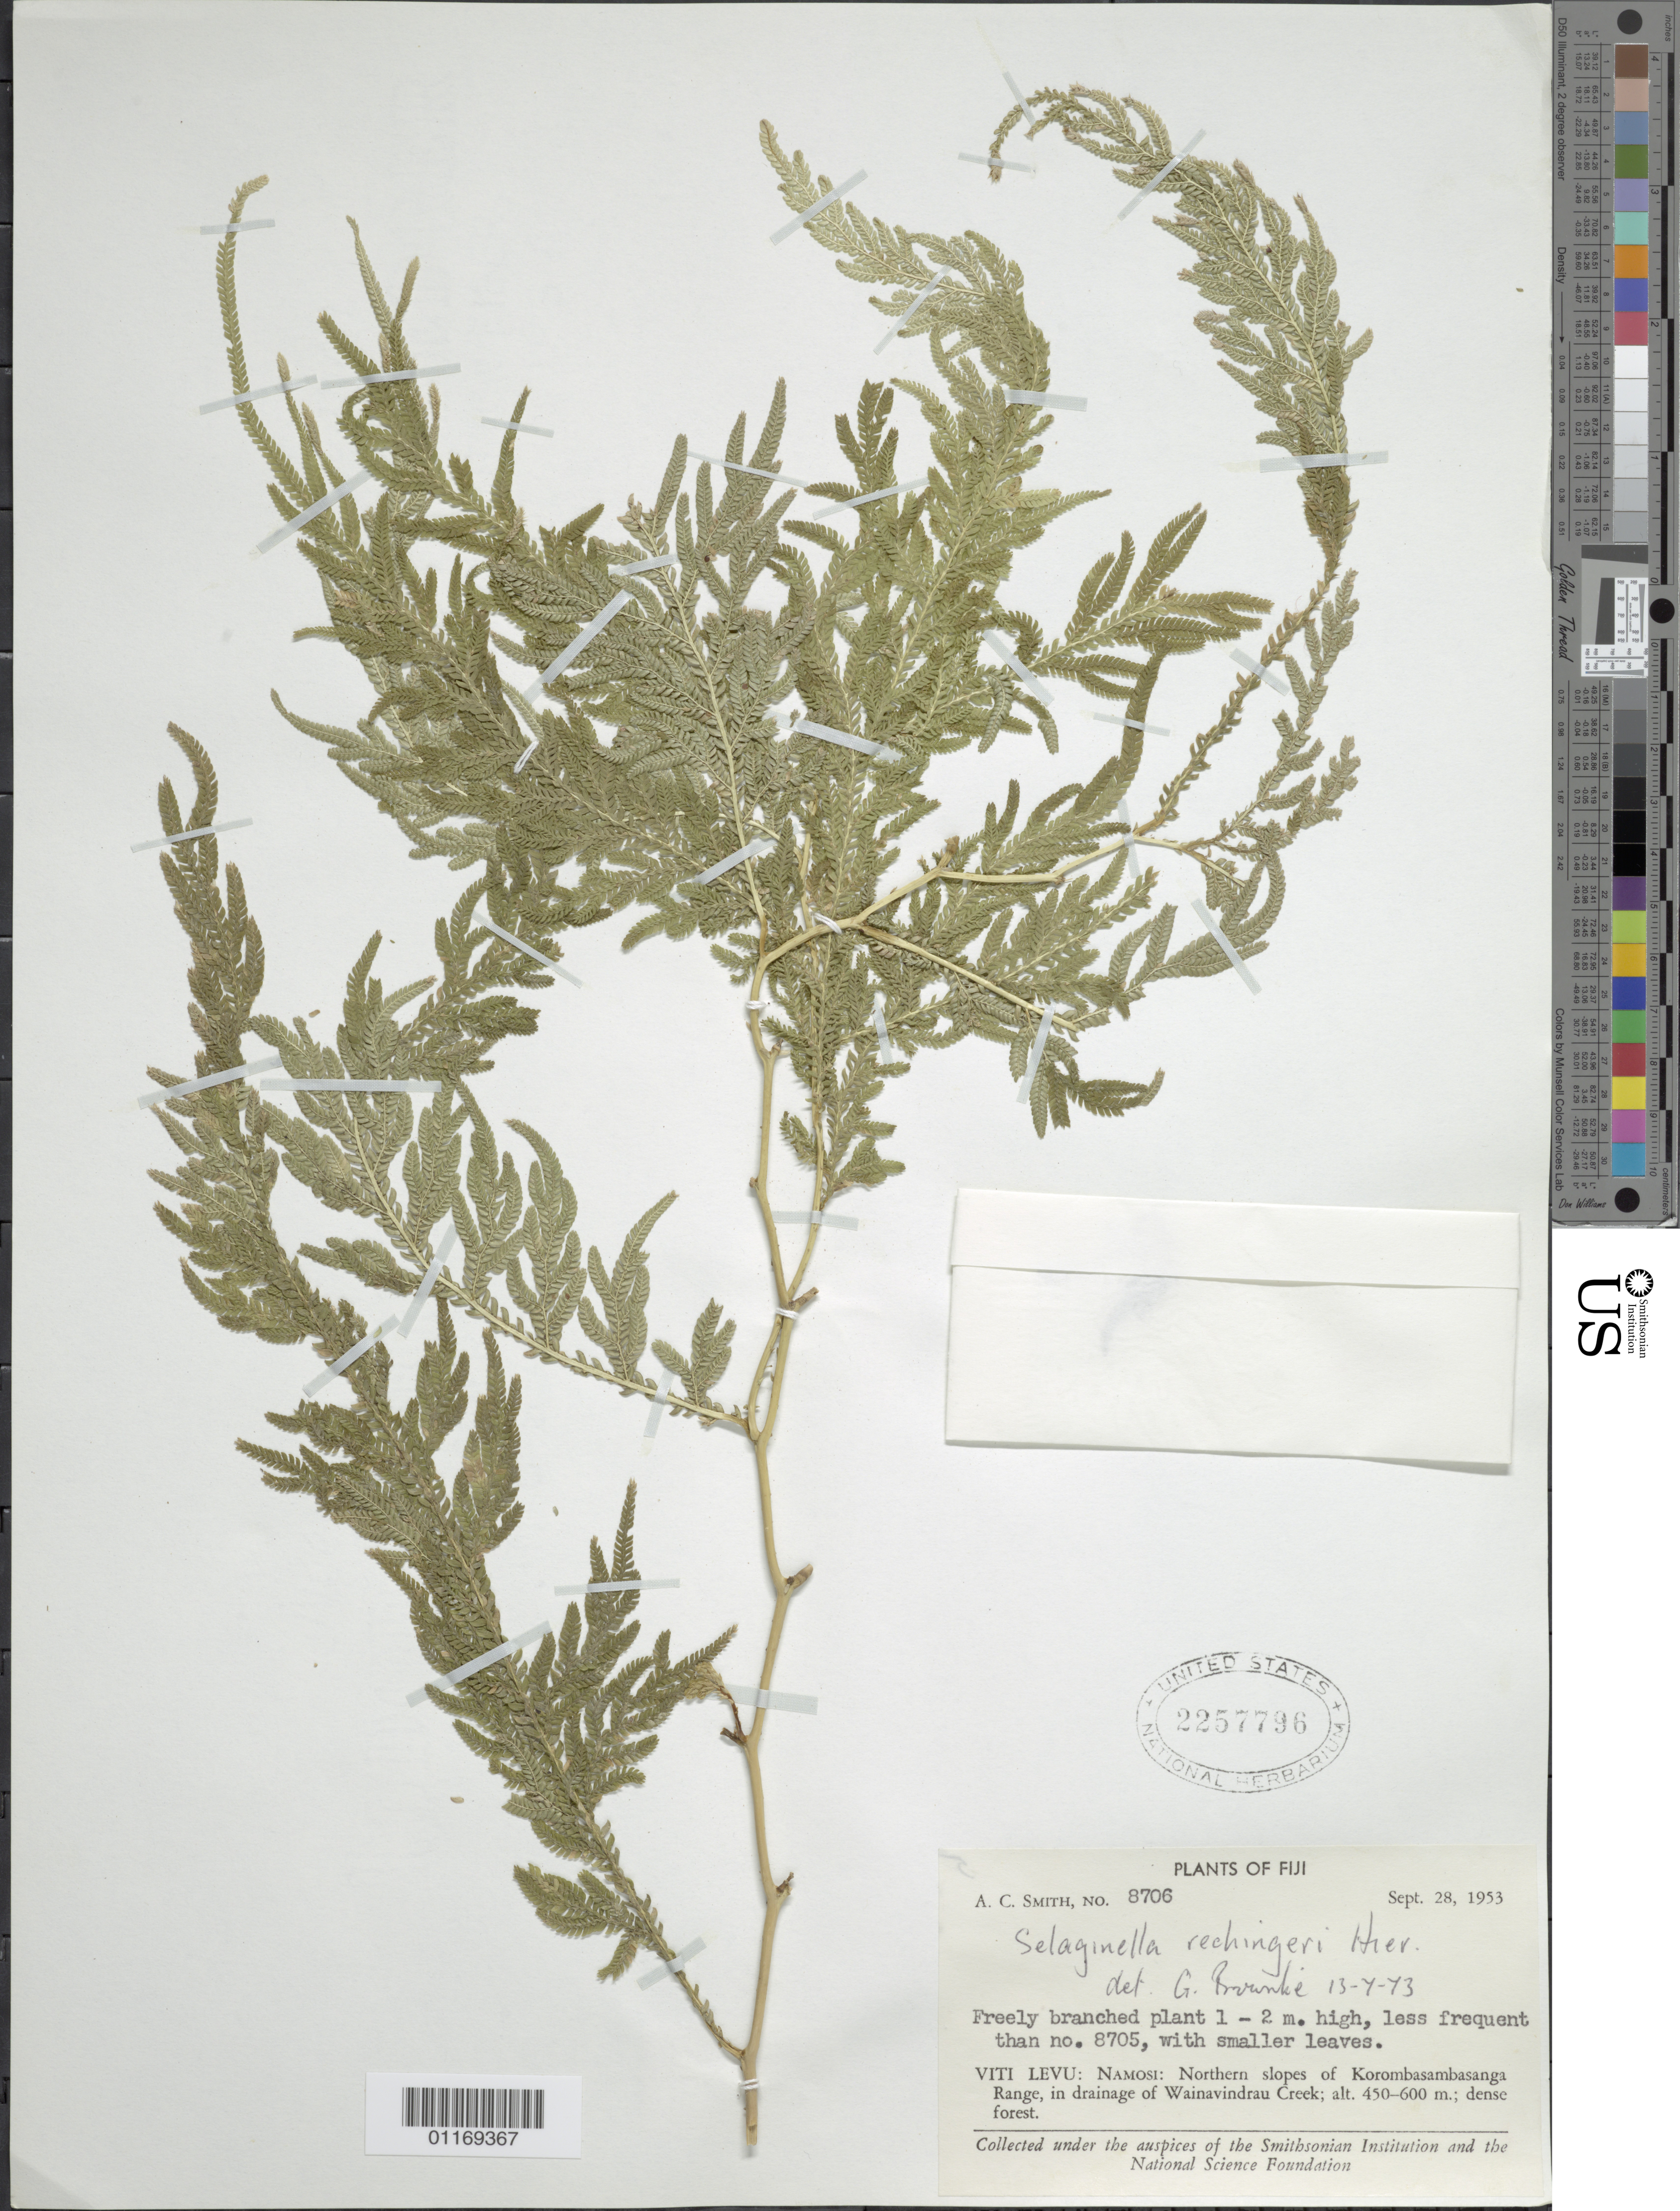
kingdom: Plantae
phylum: Tracheophyta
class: Lycopodiopsida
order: Selaginellales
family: Selaginellaceae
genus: Selaginella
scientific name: Selaginella rechingeri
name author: Hieron.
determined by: Brownlie, G.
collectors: A. C. Smith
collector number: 8706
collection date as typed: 28 Sep 1953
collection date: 1953-09-28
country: Fiji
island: Viti Levu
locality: Namosi, northern slopes of korombasambasanga range, in drainage of wainavindrau creek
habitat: Dense forest.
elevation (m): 450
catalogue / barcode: US 2257796